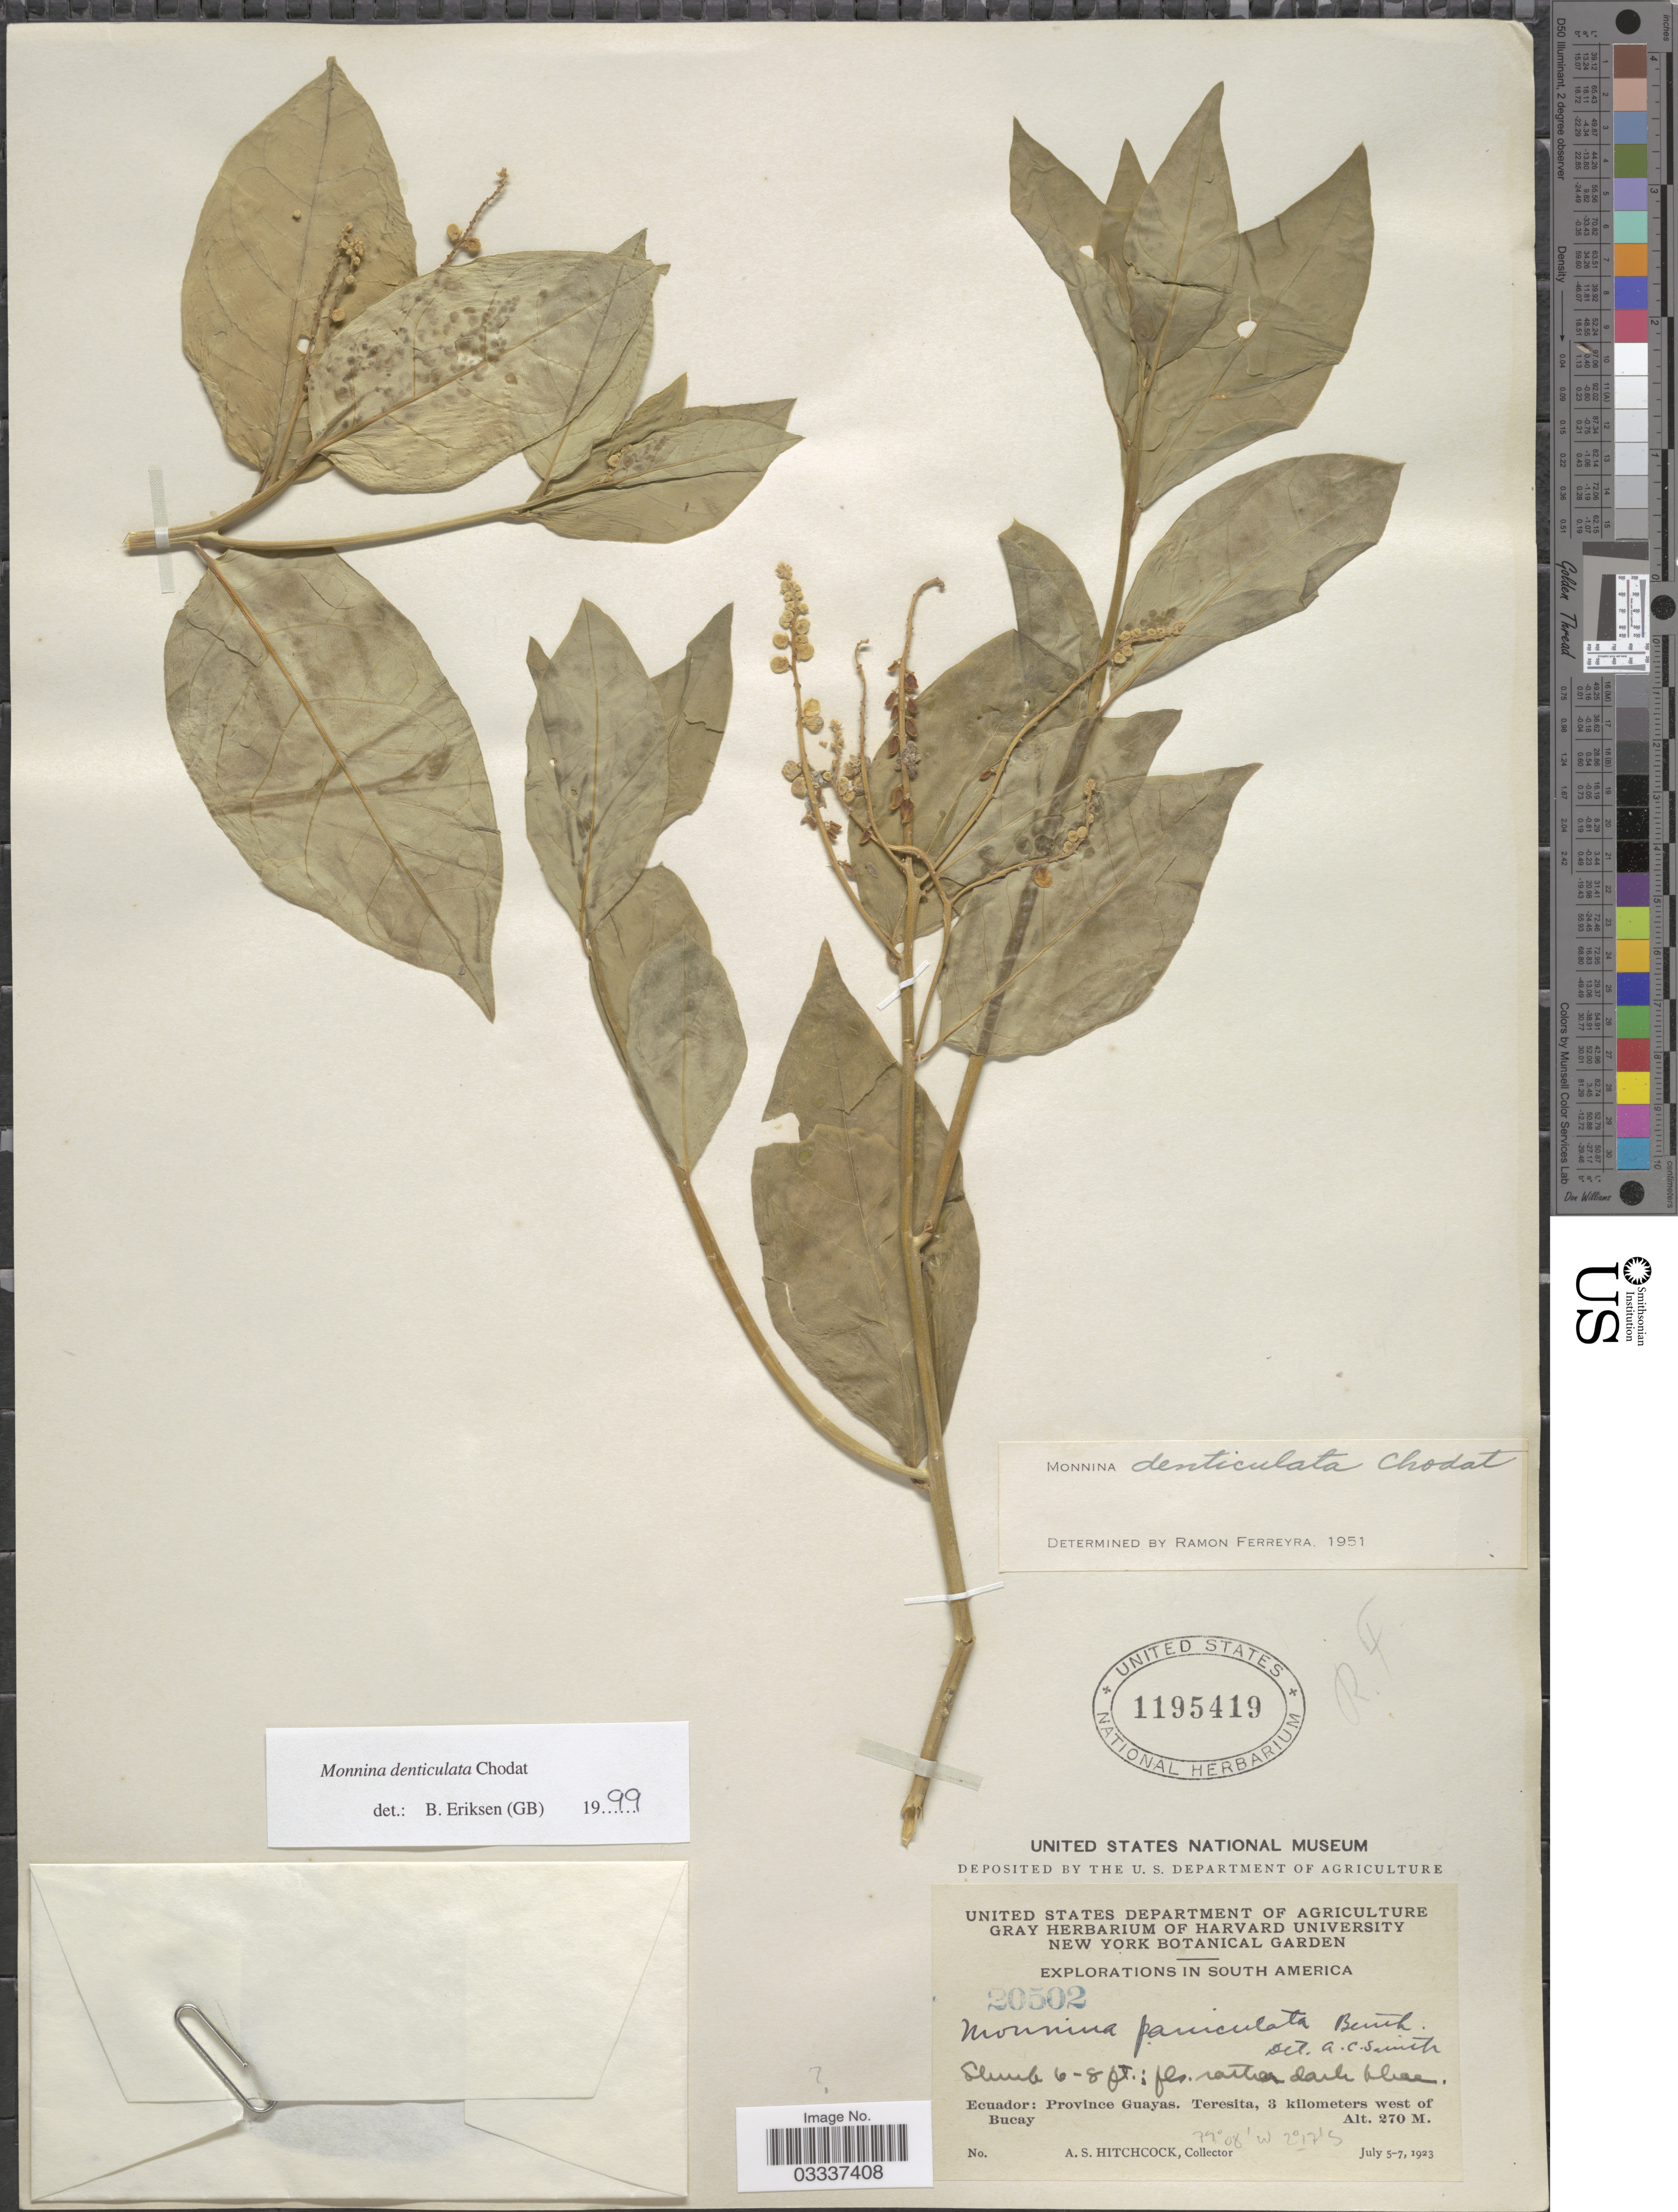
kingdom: Plantae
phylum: Tracheophyta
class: Magnoliopsida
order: Fabales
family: Polygalaceae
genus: Monnina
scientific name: Monnina denticulata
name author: Ruiz & Pav. ex Chodat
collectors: A. S. Hitchcock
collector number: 20502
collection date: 1923-07-05/1923-07-07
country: Ecuador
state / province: Guayas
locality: Teresita, 3 kilometers west of Bucay.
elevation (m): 270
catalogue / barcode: US 1195419